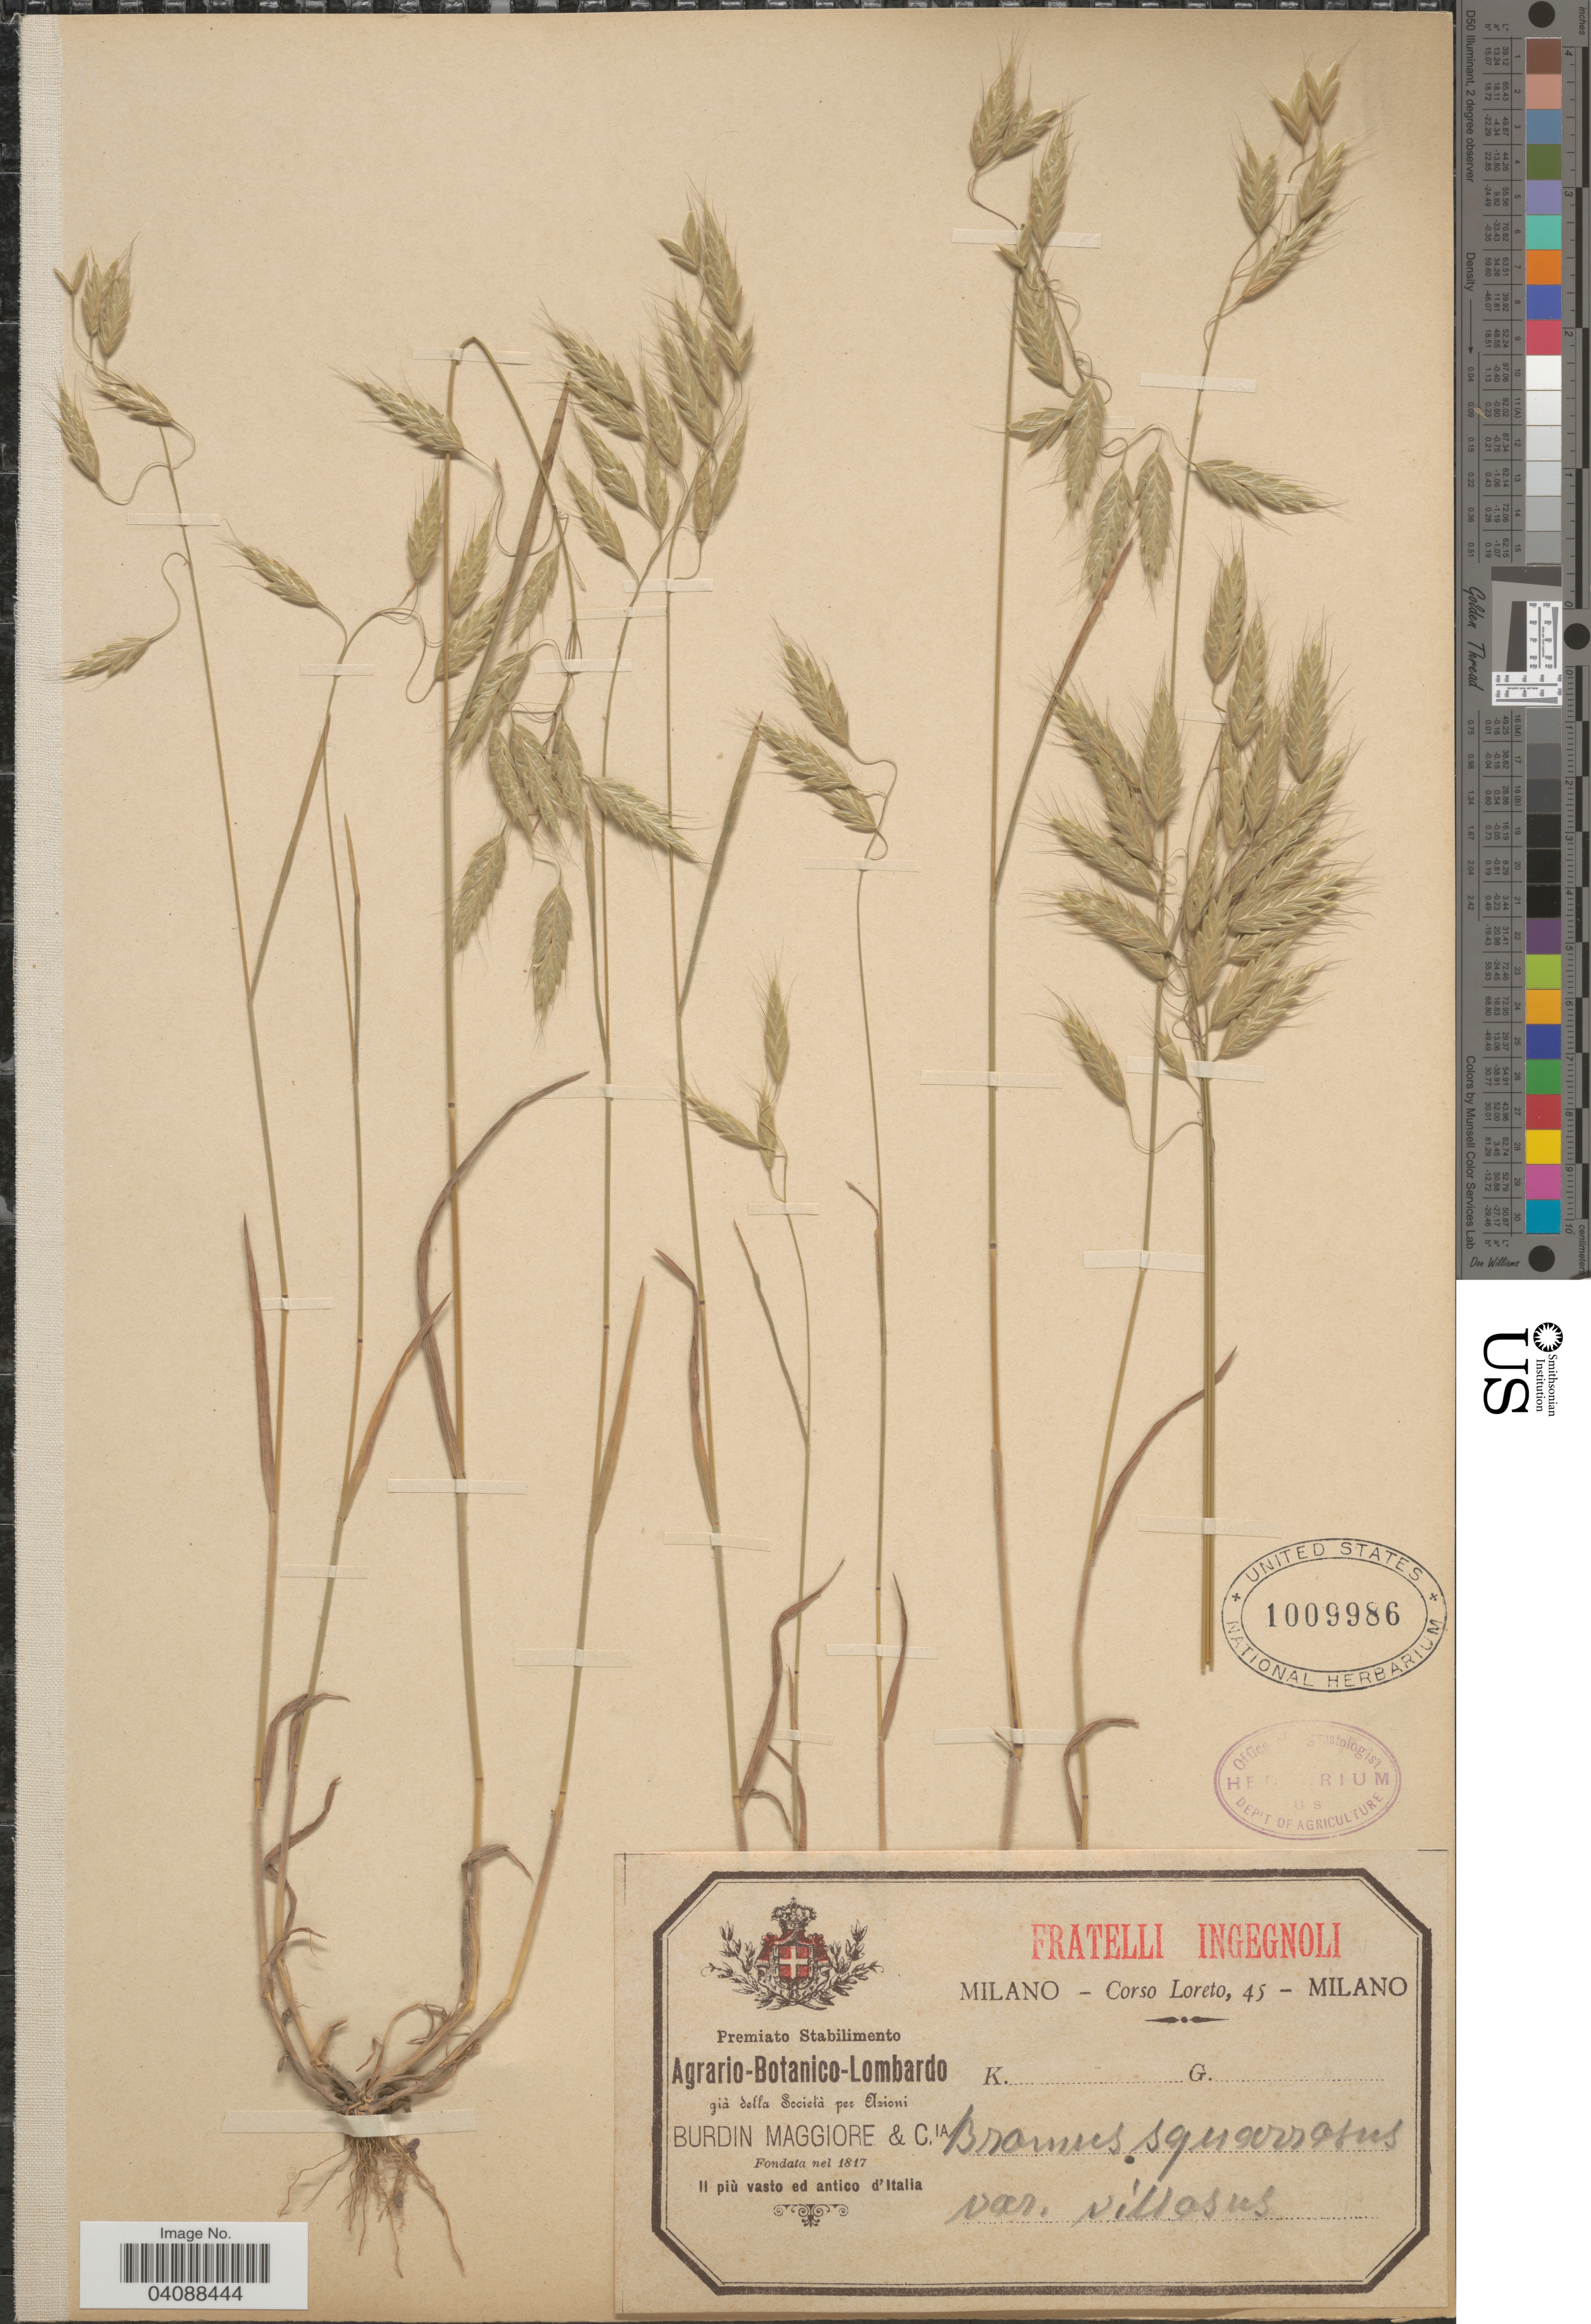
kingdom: Plantae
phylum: Tracheophyta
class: Liliopsida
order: Poales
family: Poaceae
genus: Bromus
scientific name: Bromus squarrosus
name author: L.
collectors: Loreto, C.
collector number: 45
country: Italy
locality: Il più vasto ed antico d'Italia.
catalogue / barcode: US 1009986